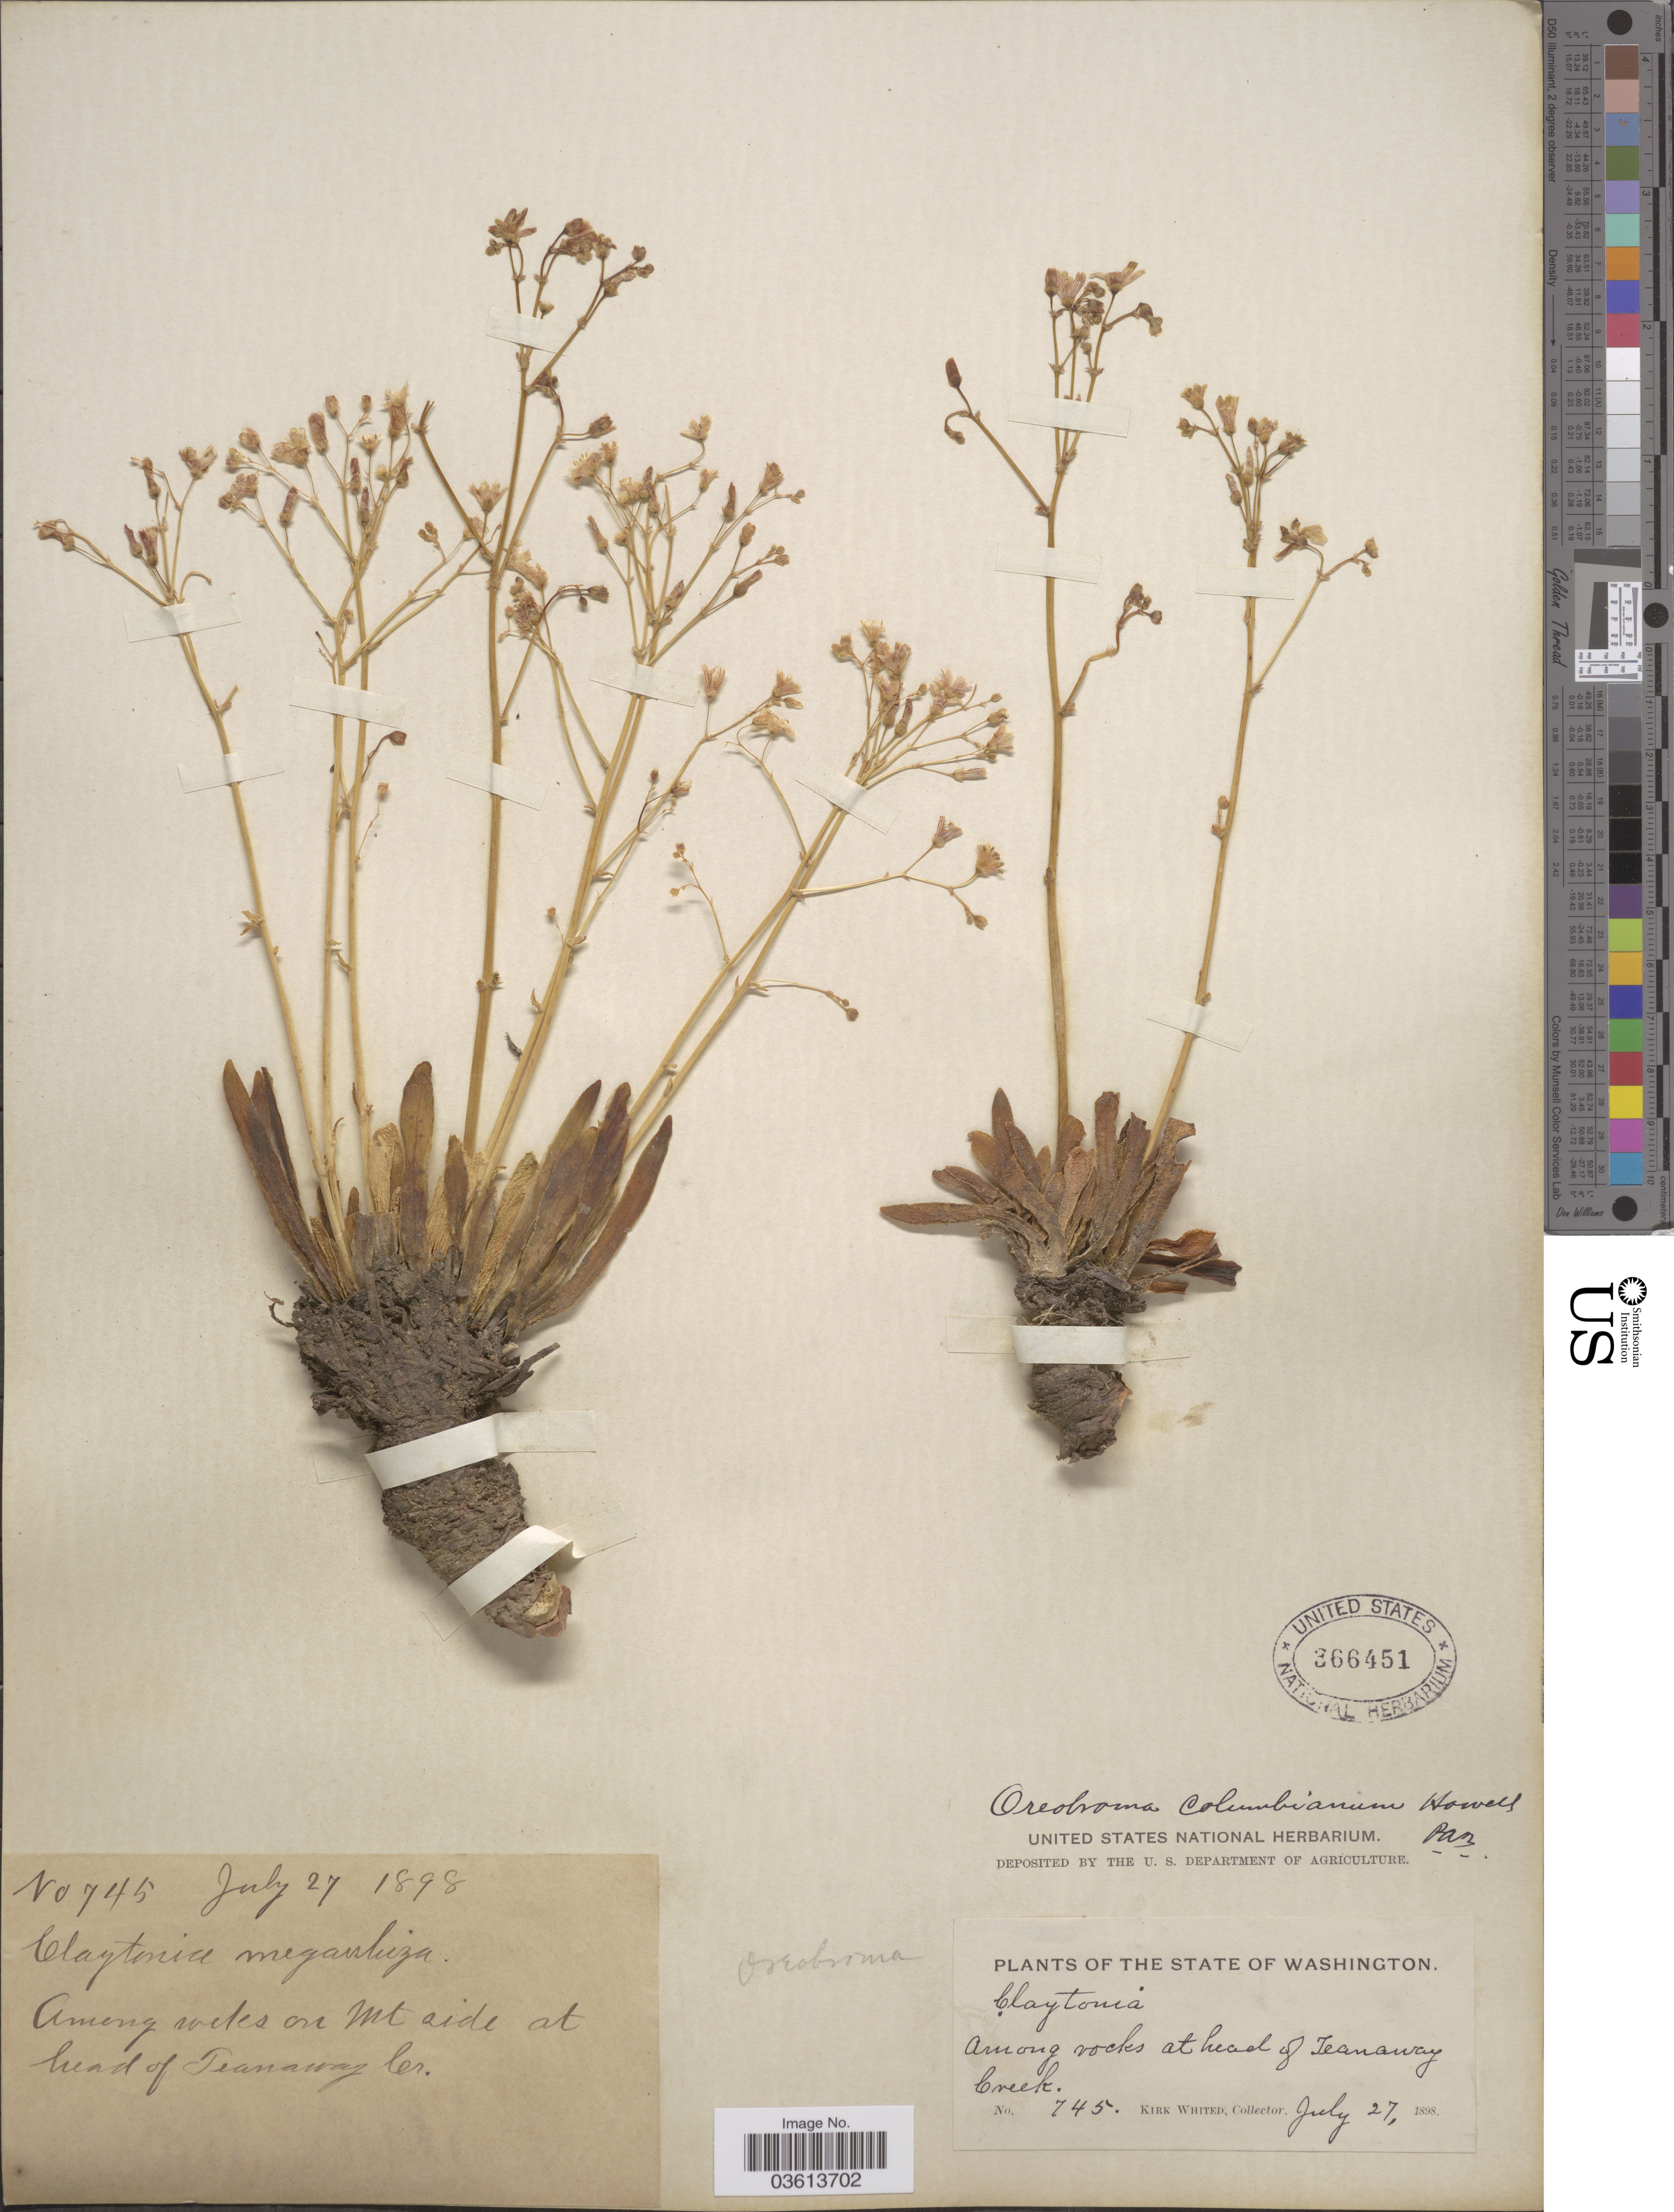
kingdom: Plantae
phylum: Tracheophyta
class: Magnoliopsida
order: Caryophyllales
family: Montiaceae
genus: Lewisia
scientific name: Lewisia columbiana var. columbiana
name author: (Howell ex A. Gray) B.L. Rob.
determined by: Strong, Mark T., (BOT), Smithsonian Institution - National Museum of Natural History (UNITED STATES)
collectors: K. Whited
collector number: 745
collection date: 1898-07-27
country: United States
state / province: Washington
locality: Among rocks on Mt side at head of Teanaway Creek.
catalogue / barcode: US 366451